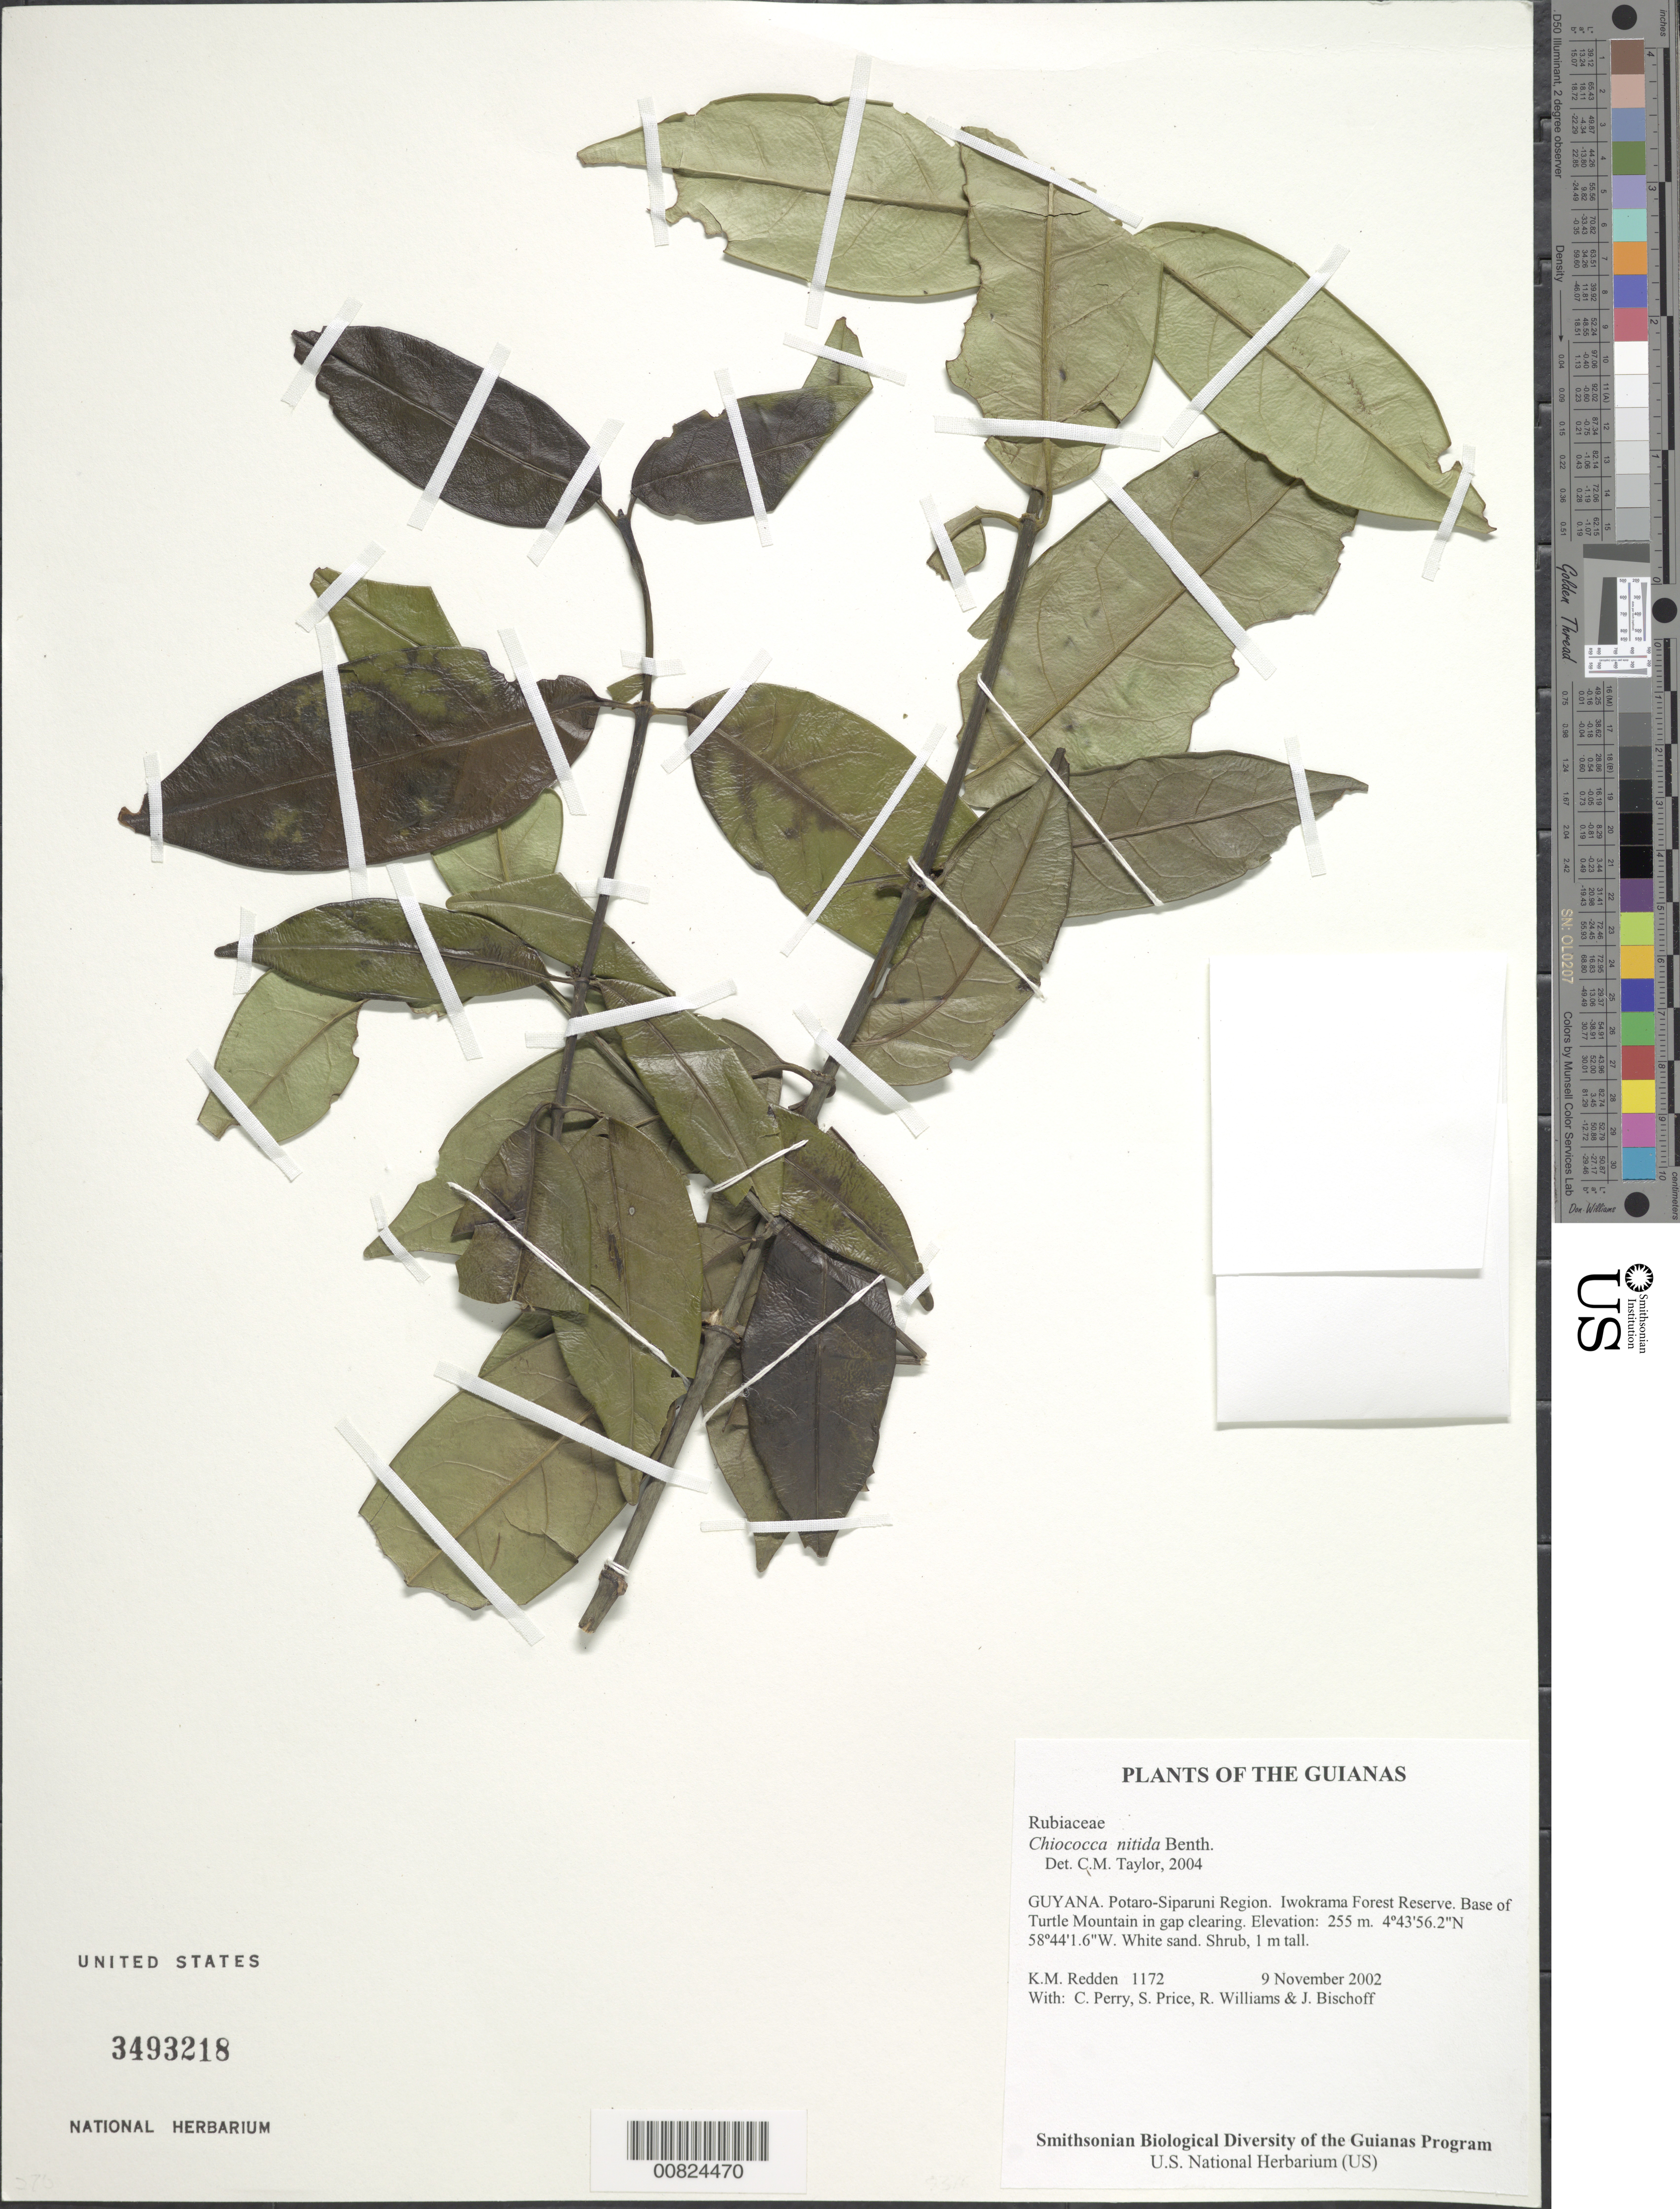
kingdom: Plantae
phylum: Tracheophyta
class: Magnoliopsida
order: Gentianales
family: Rubiaceae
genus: Chiococca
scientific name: Chiococca nitida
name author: Benth.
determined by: Taylor, Charlotte M.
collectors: K. M. Redden, C. Perry, S. Price, R. Williams & J. Bischoff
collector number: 1172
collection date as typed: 9 November 2002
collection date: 2002-11-09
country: Guyana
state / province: Potaro-Siparuni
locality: Iwokrama Forest Reserve. Base of Turtle Mountain in gap clearing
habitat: White sand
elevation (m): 255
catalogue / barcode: US 3493218